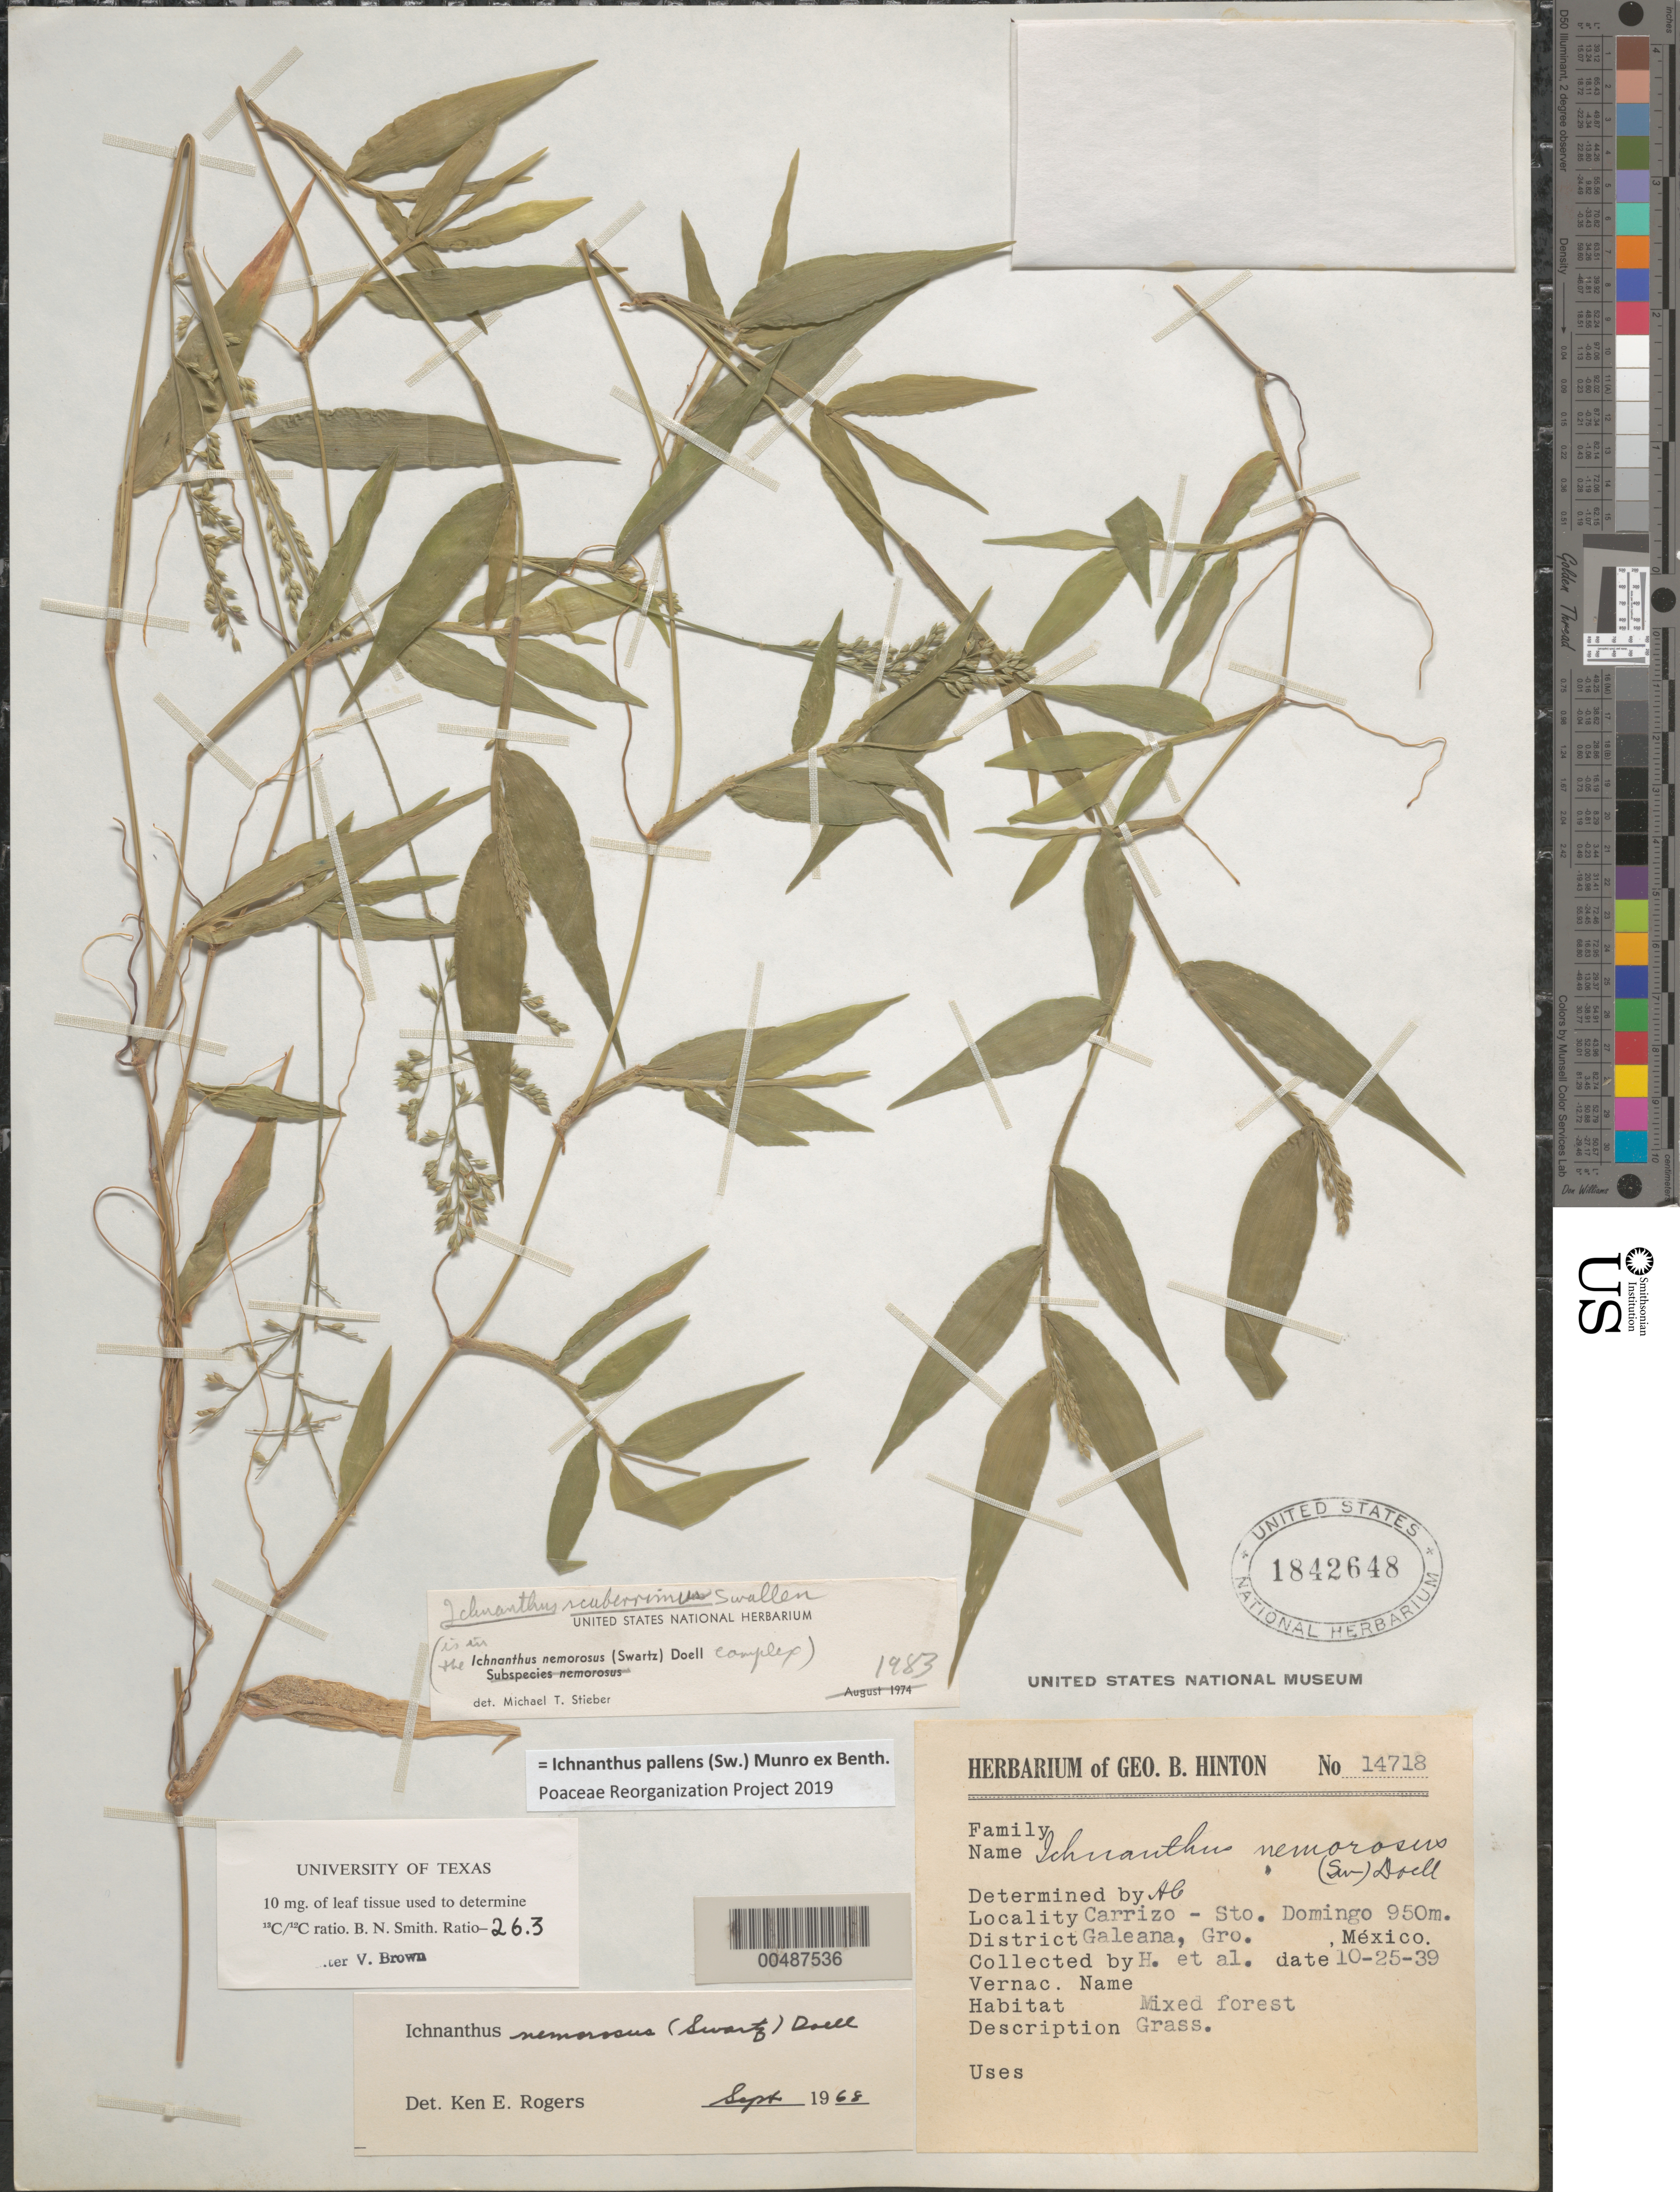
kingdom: Plantae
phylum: Tracheophyta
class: Liliopsida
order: Poales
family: Poaceae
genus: Ichnanthus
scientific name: Ichnanthus scaberrimus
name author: Swallen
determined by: Stieber, M. T.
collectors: G. B. Hinton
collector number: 14718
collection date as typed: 25 Oct 1939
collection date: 1939-10-25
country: Mexico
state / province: Guerrero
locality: Carrizo - Sto. Domingo, Galeana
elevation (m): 950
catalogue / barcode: US 1842648